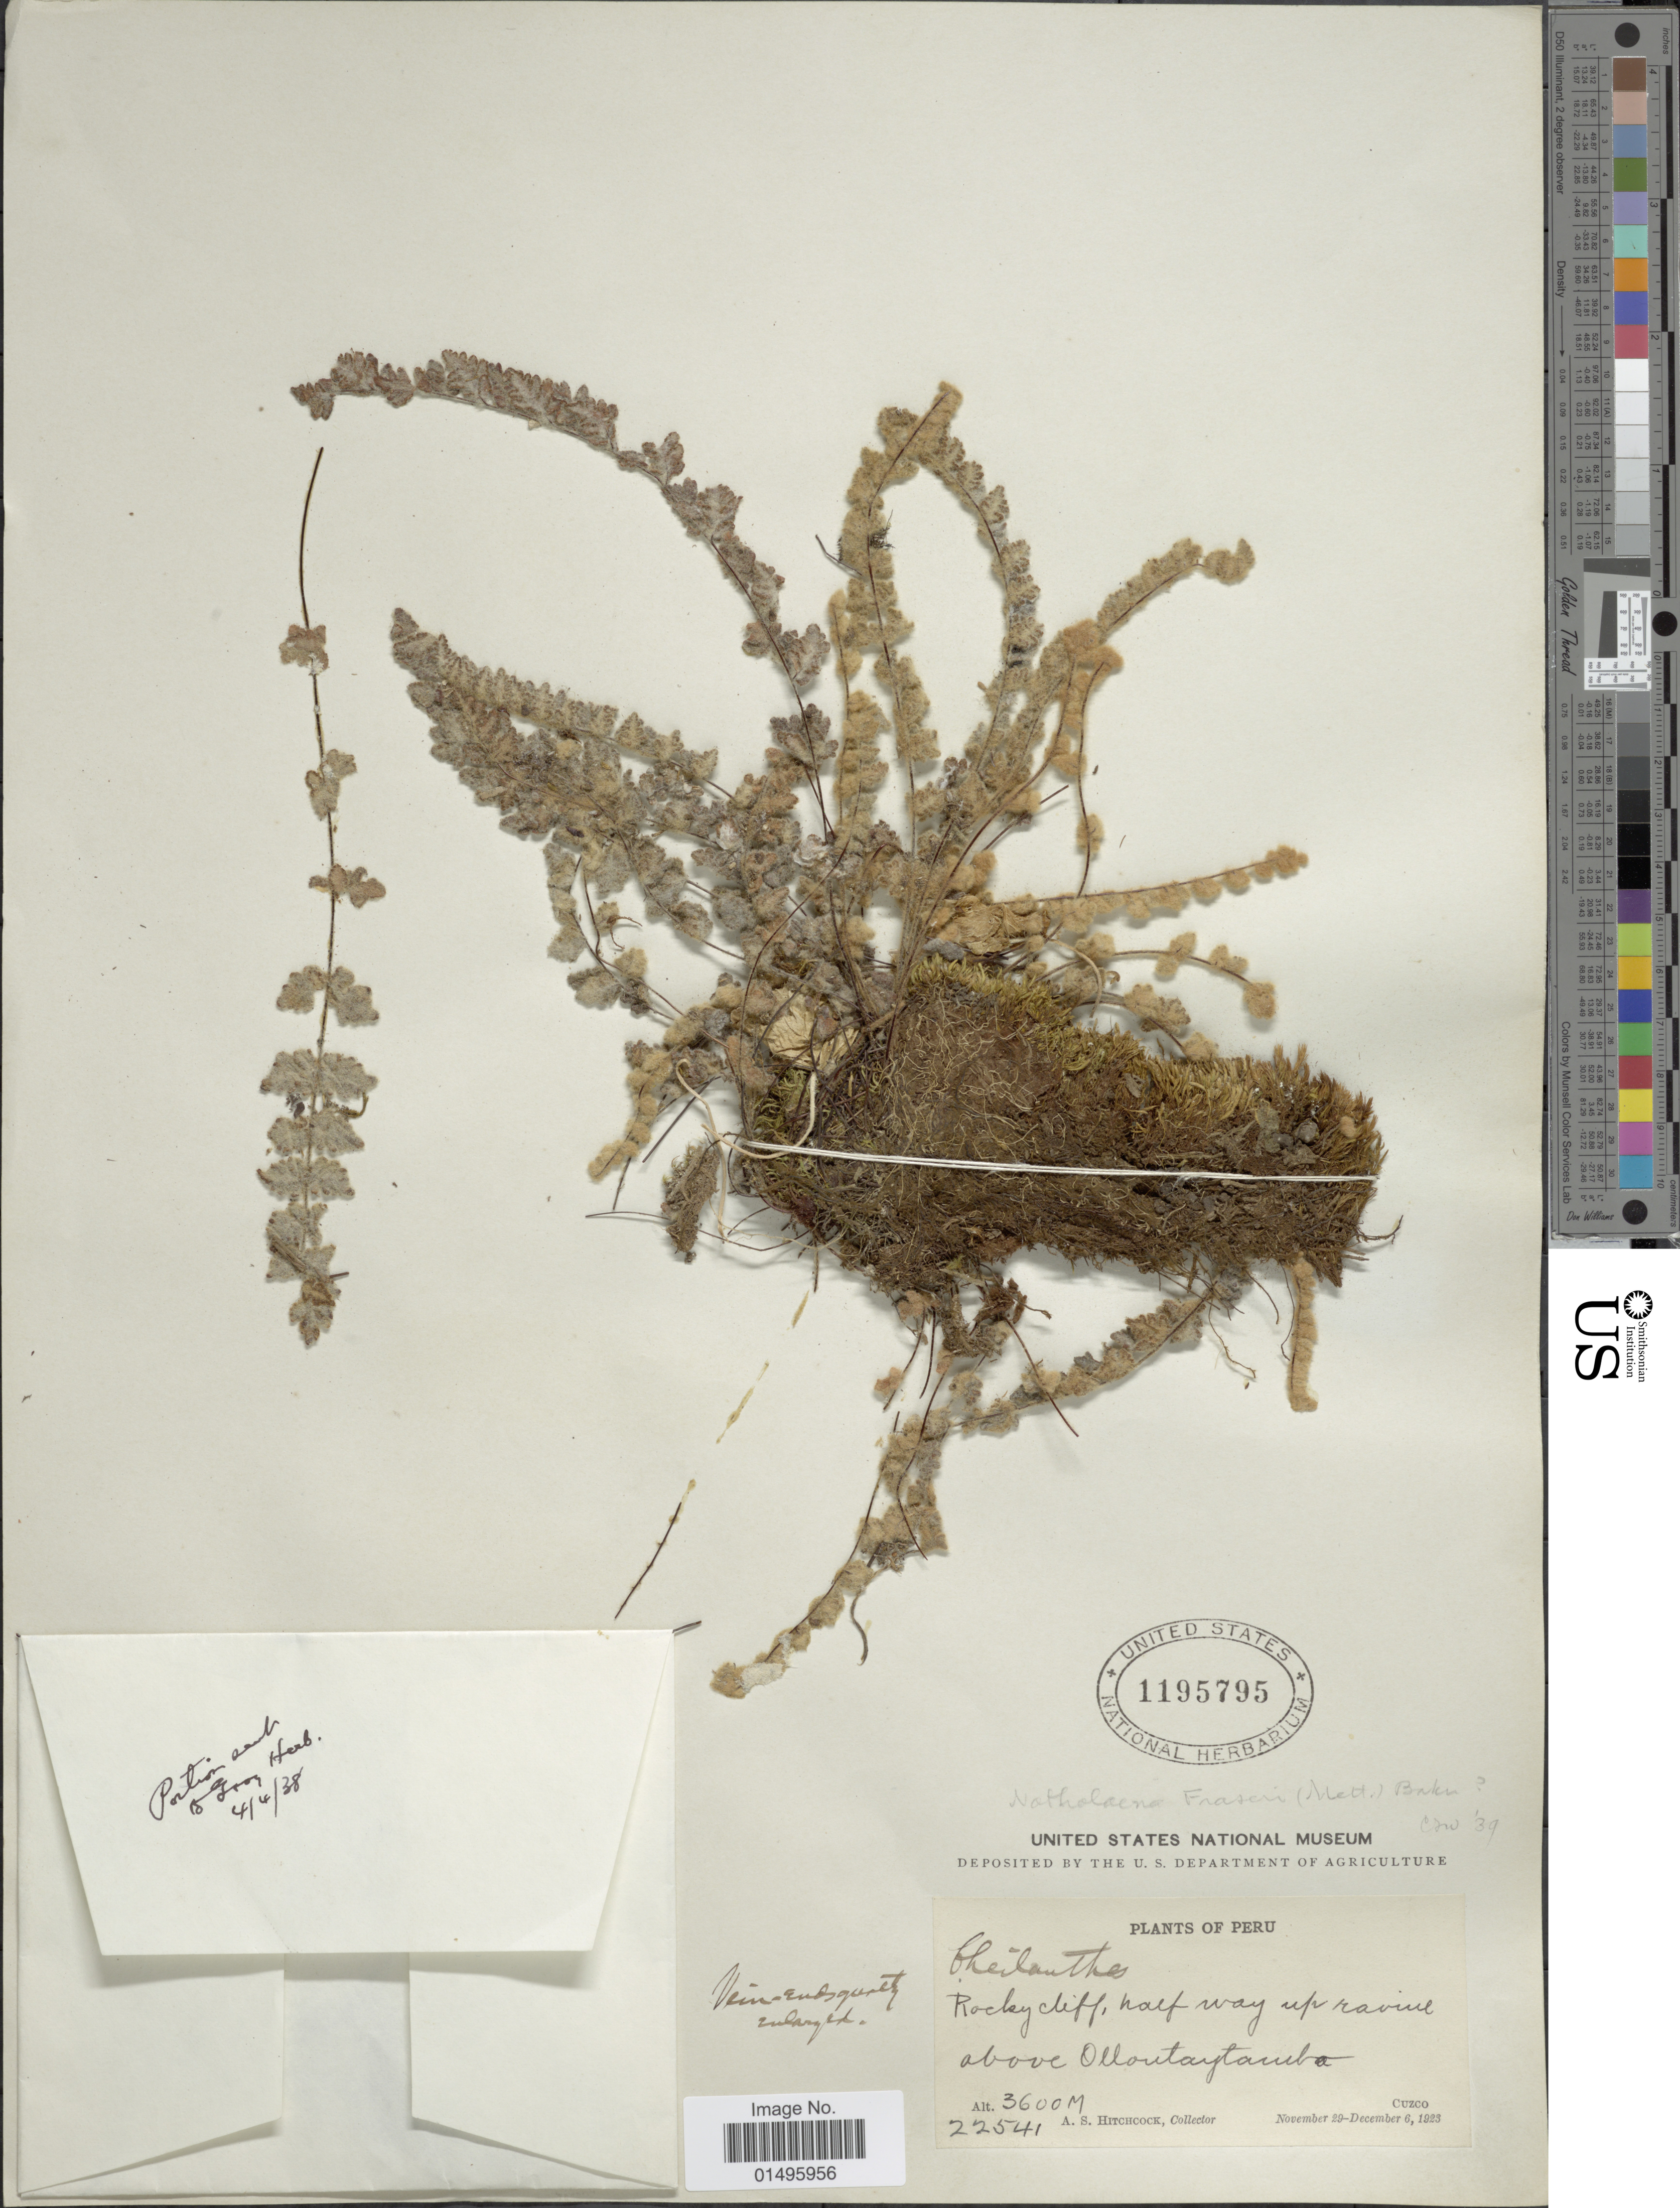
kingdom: Plantae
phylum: Tracheophyta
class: Polypodiopsida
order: Polypodiales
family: Pteridaceae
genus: Notholaena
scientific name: Notholaena fraseri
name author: (Mett.) Baker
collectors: A. S. Hitchcock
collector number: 22541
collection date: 1923-11-29/1923-12-06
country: Peru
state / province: Cusco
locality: Peru, Rocky cliff, half way up ravine above Olloutaymba.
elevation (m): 3600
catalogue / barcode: US 1195795